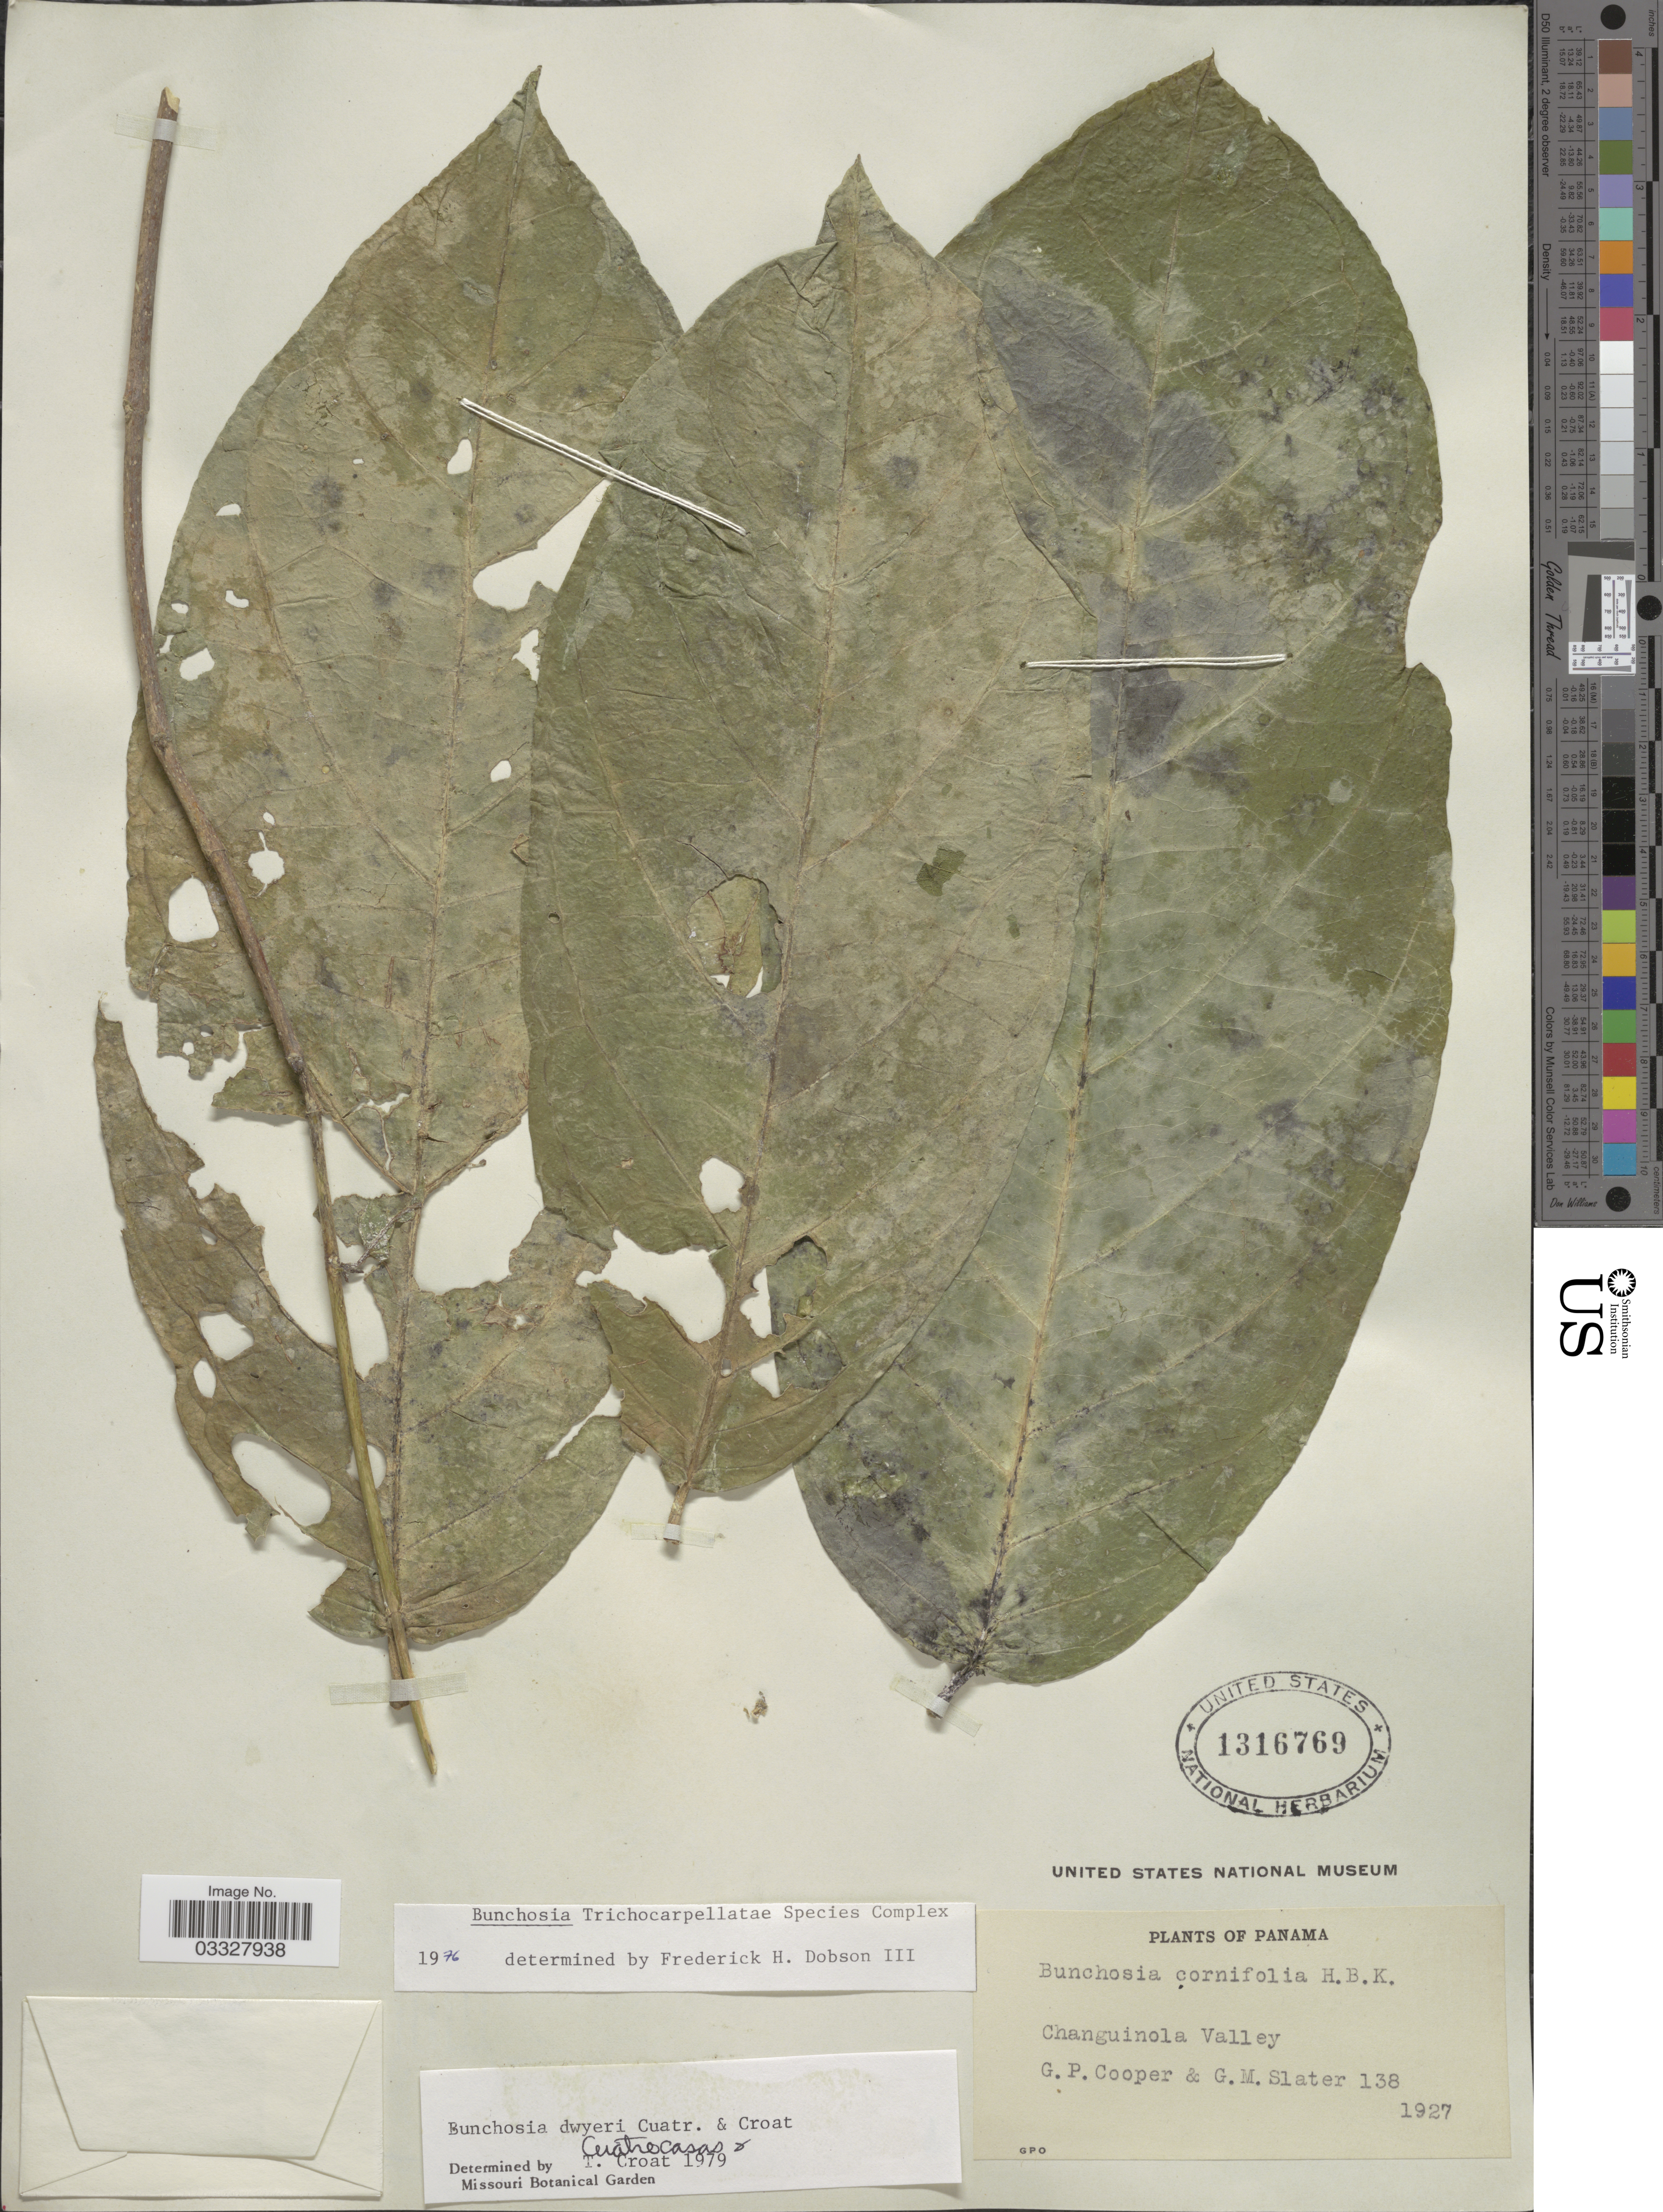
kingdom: Plantae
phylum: Tracheophyta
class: Magnoliopsida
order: Malpighiales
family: Malpighiaceae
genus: Bunchosia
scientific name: Bunchosia dwyeri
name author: Cuatrec. & Croat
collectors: G. Cooper & G. Slater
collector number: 138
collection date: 1927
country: Panama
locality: Changuinola Valley.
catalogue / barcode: US 1316769